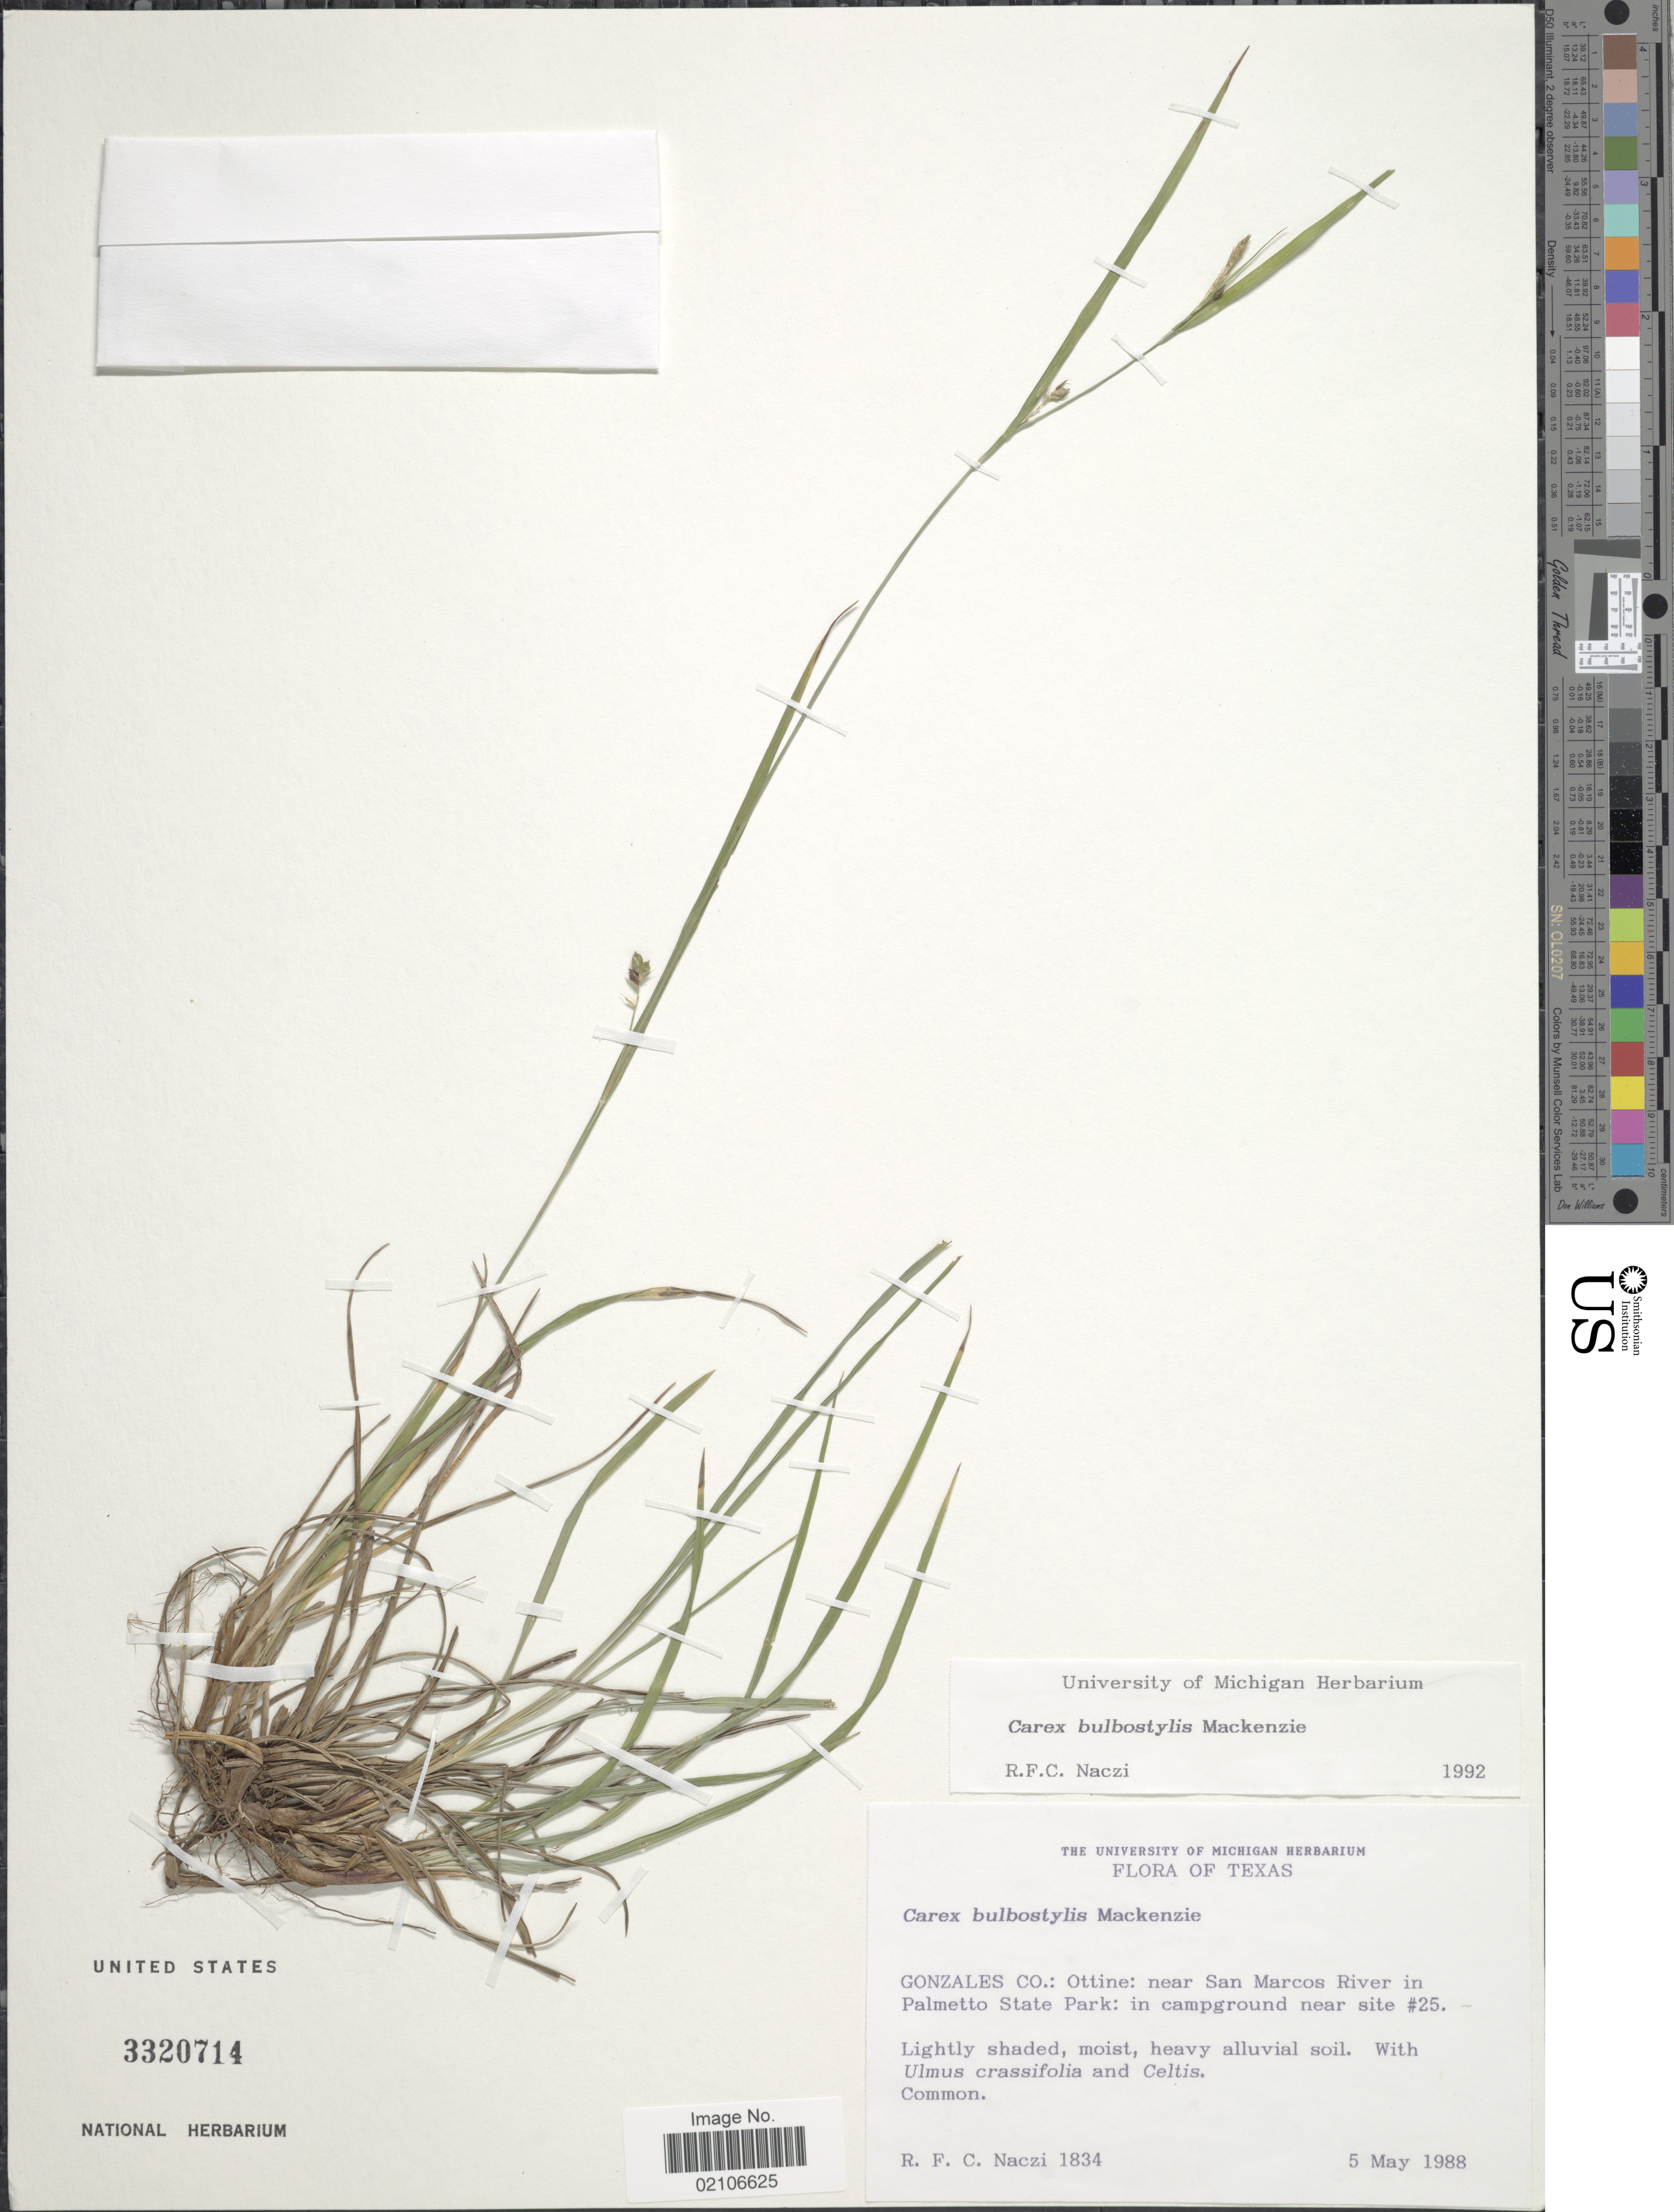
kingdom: Plantae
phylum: Tracheophyta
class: Liliopsida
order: Poales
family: Cyperaceae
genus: Carex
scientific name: Carex bulbostylis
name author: Mack.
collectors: R. F. C. Naczi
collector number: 1834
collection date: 1988-05-05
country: United States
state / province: Texas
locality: Gonzales Co: ottine: near San marcos River in Palmetto State Park: in campground near site #25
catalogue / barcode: US 3320714